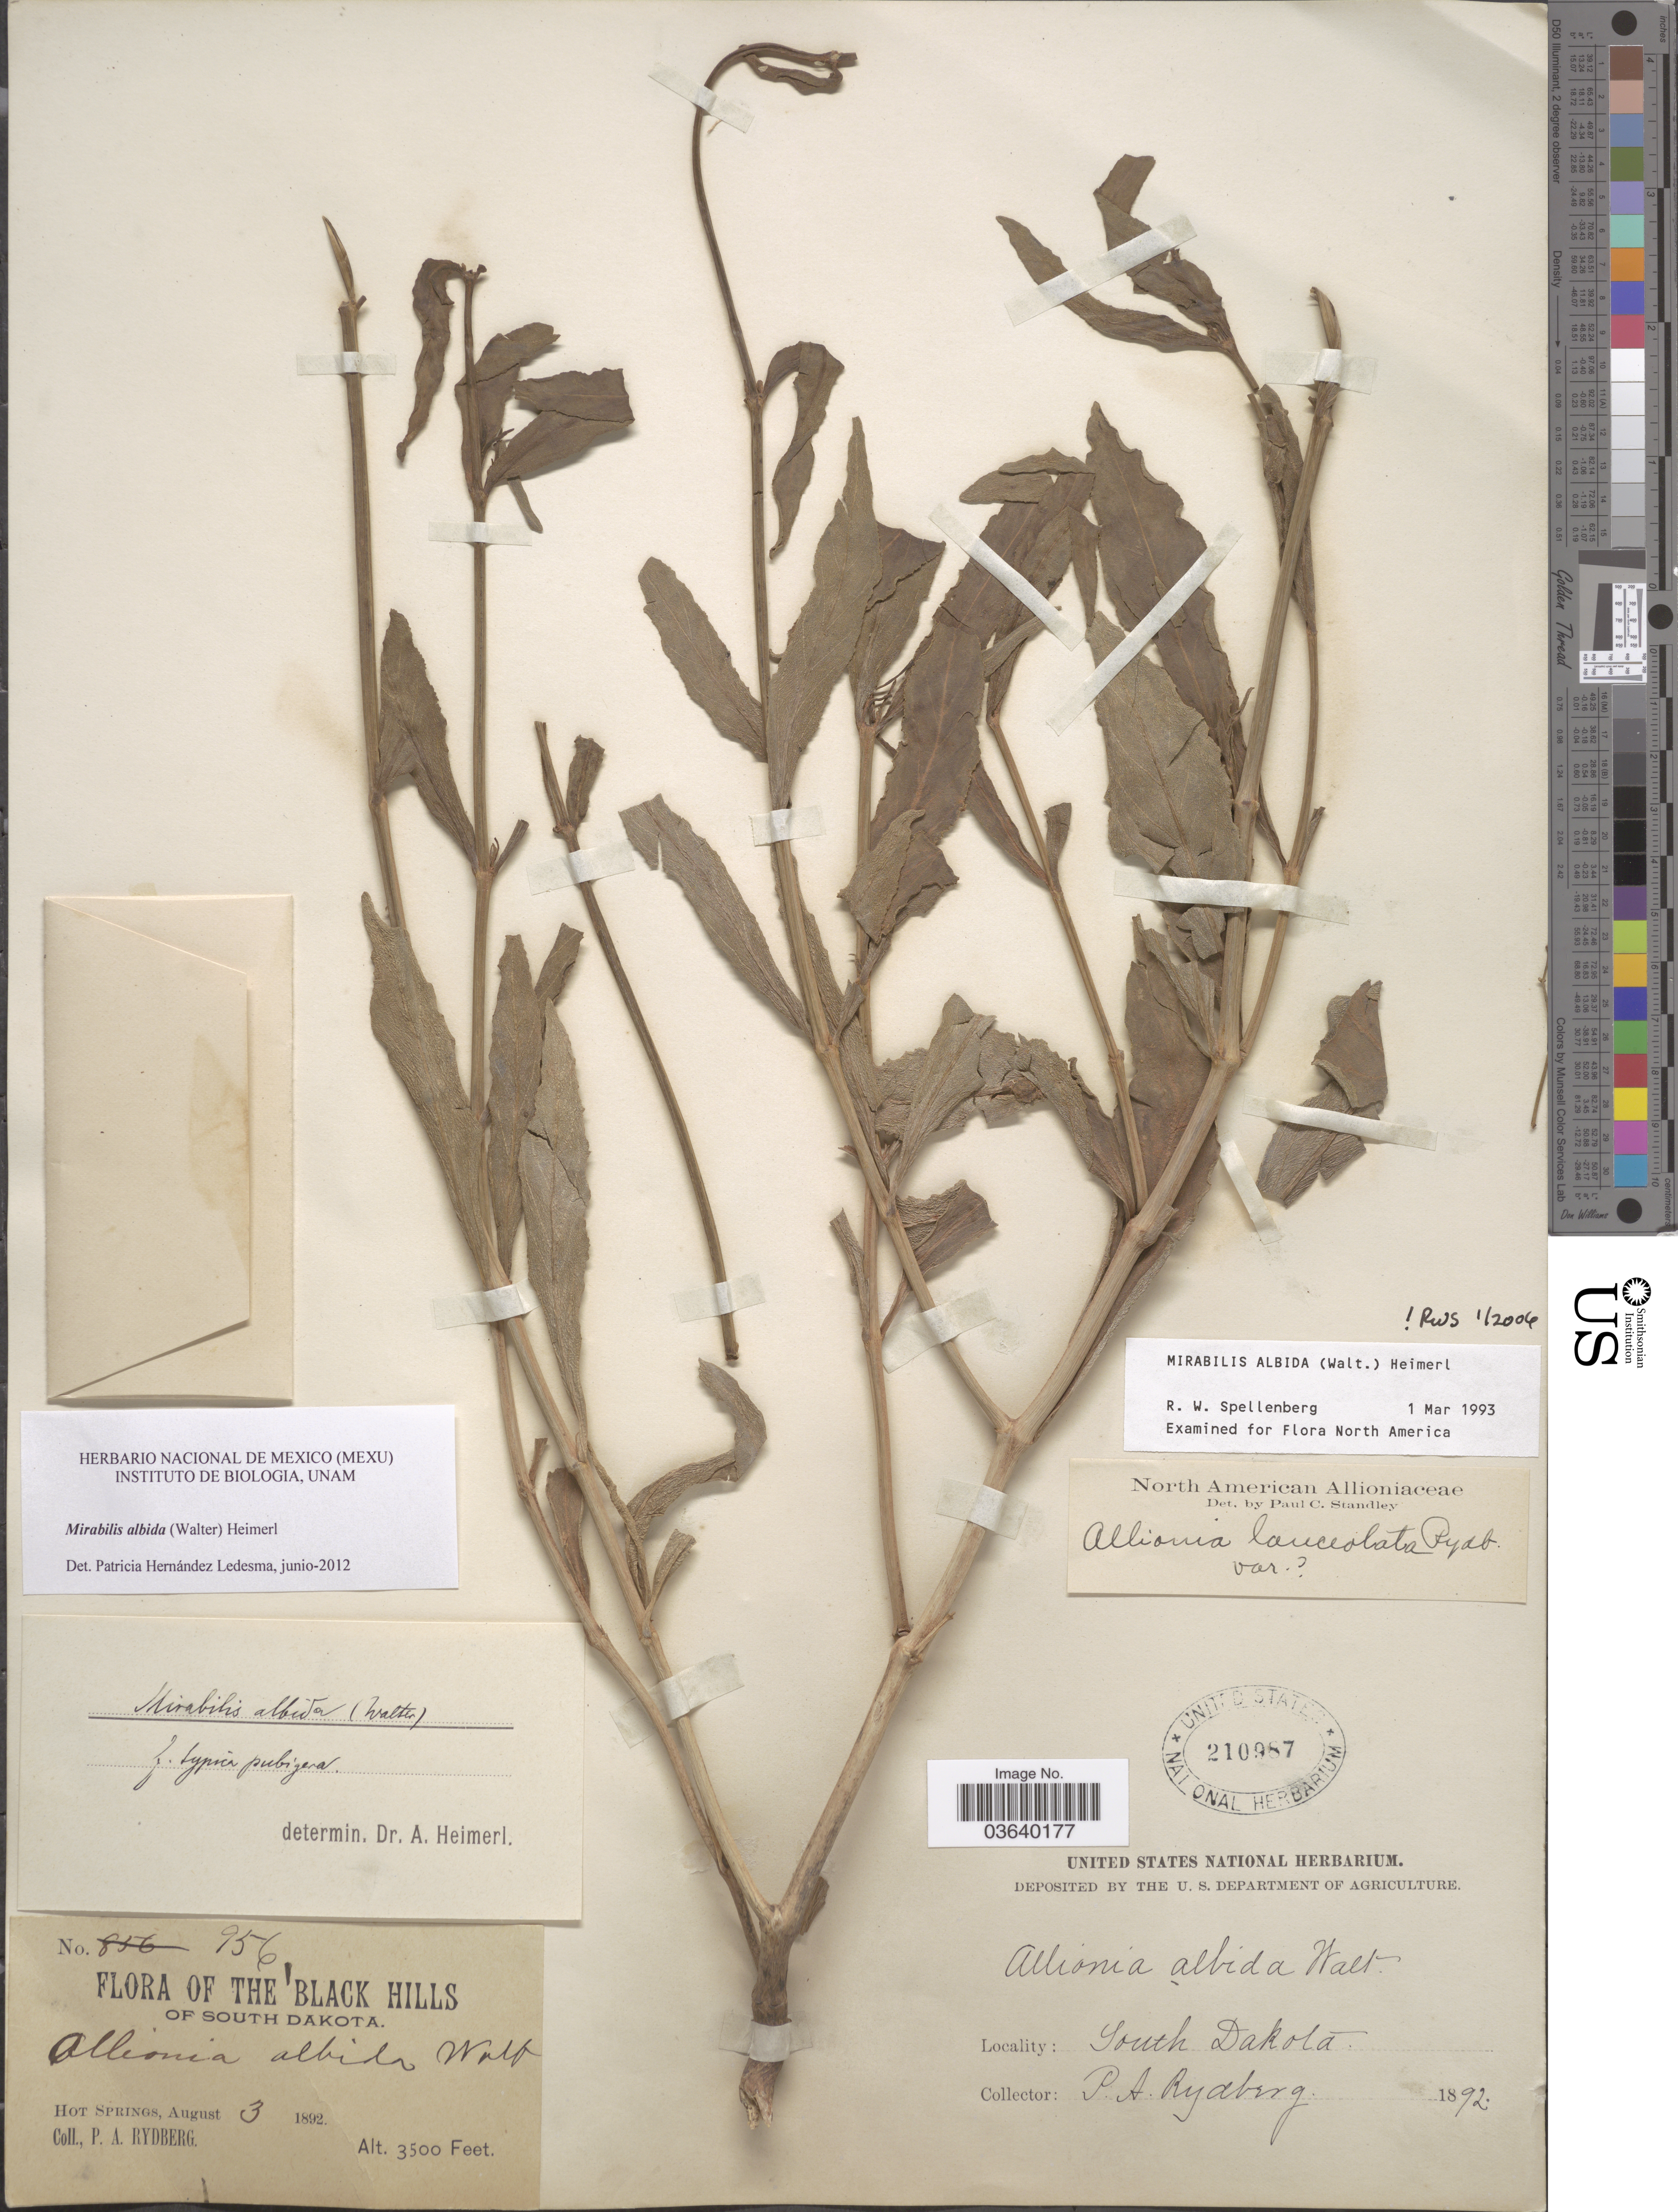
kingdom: Plantae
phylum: Tracheophyta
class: Magnoliopsida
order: Caryophyllales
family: Nyctaginaceae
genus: Mirabilis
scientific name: Mirabilis albida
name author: (Walter) Heimerl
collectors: P. A. Rydberg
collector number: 956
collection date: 1892-08-03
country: United States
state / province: South Dakota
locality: The Black Hills of South Dakota. Hot Springs.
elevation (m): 1067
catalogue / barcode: US 210987